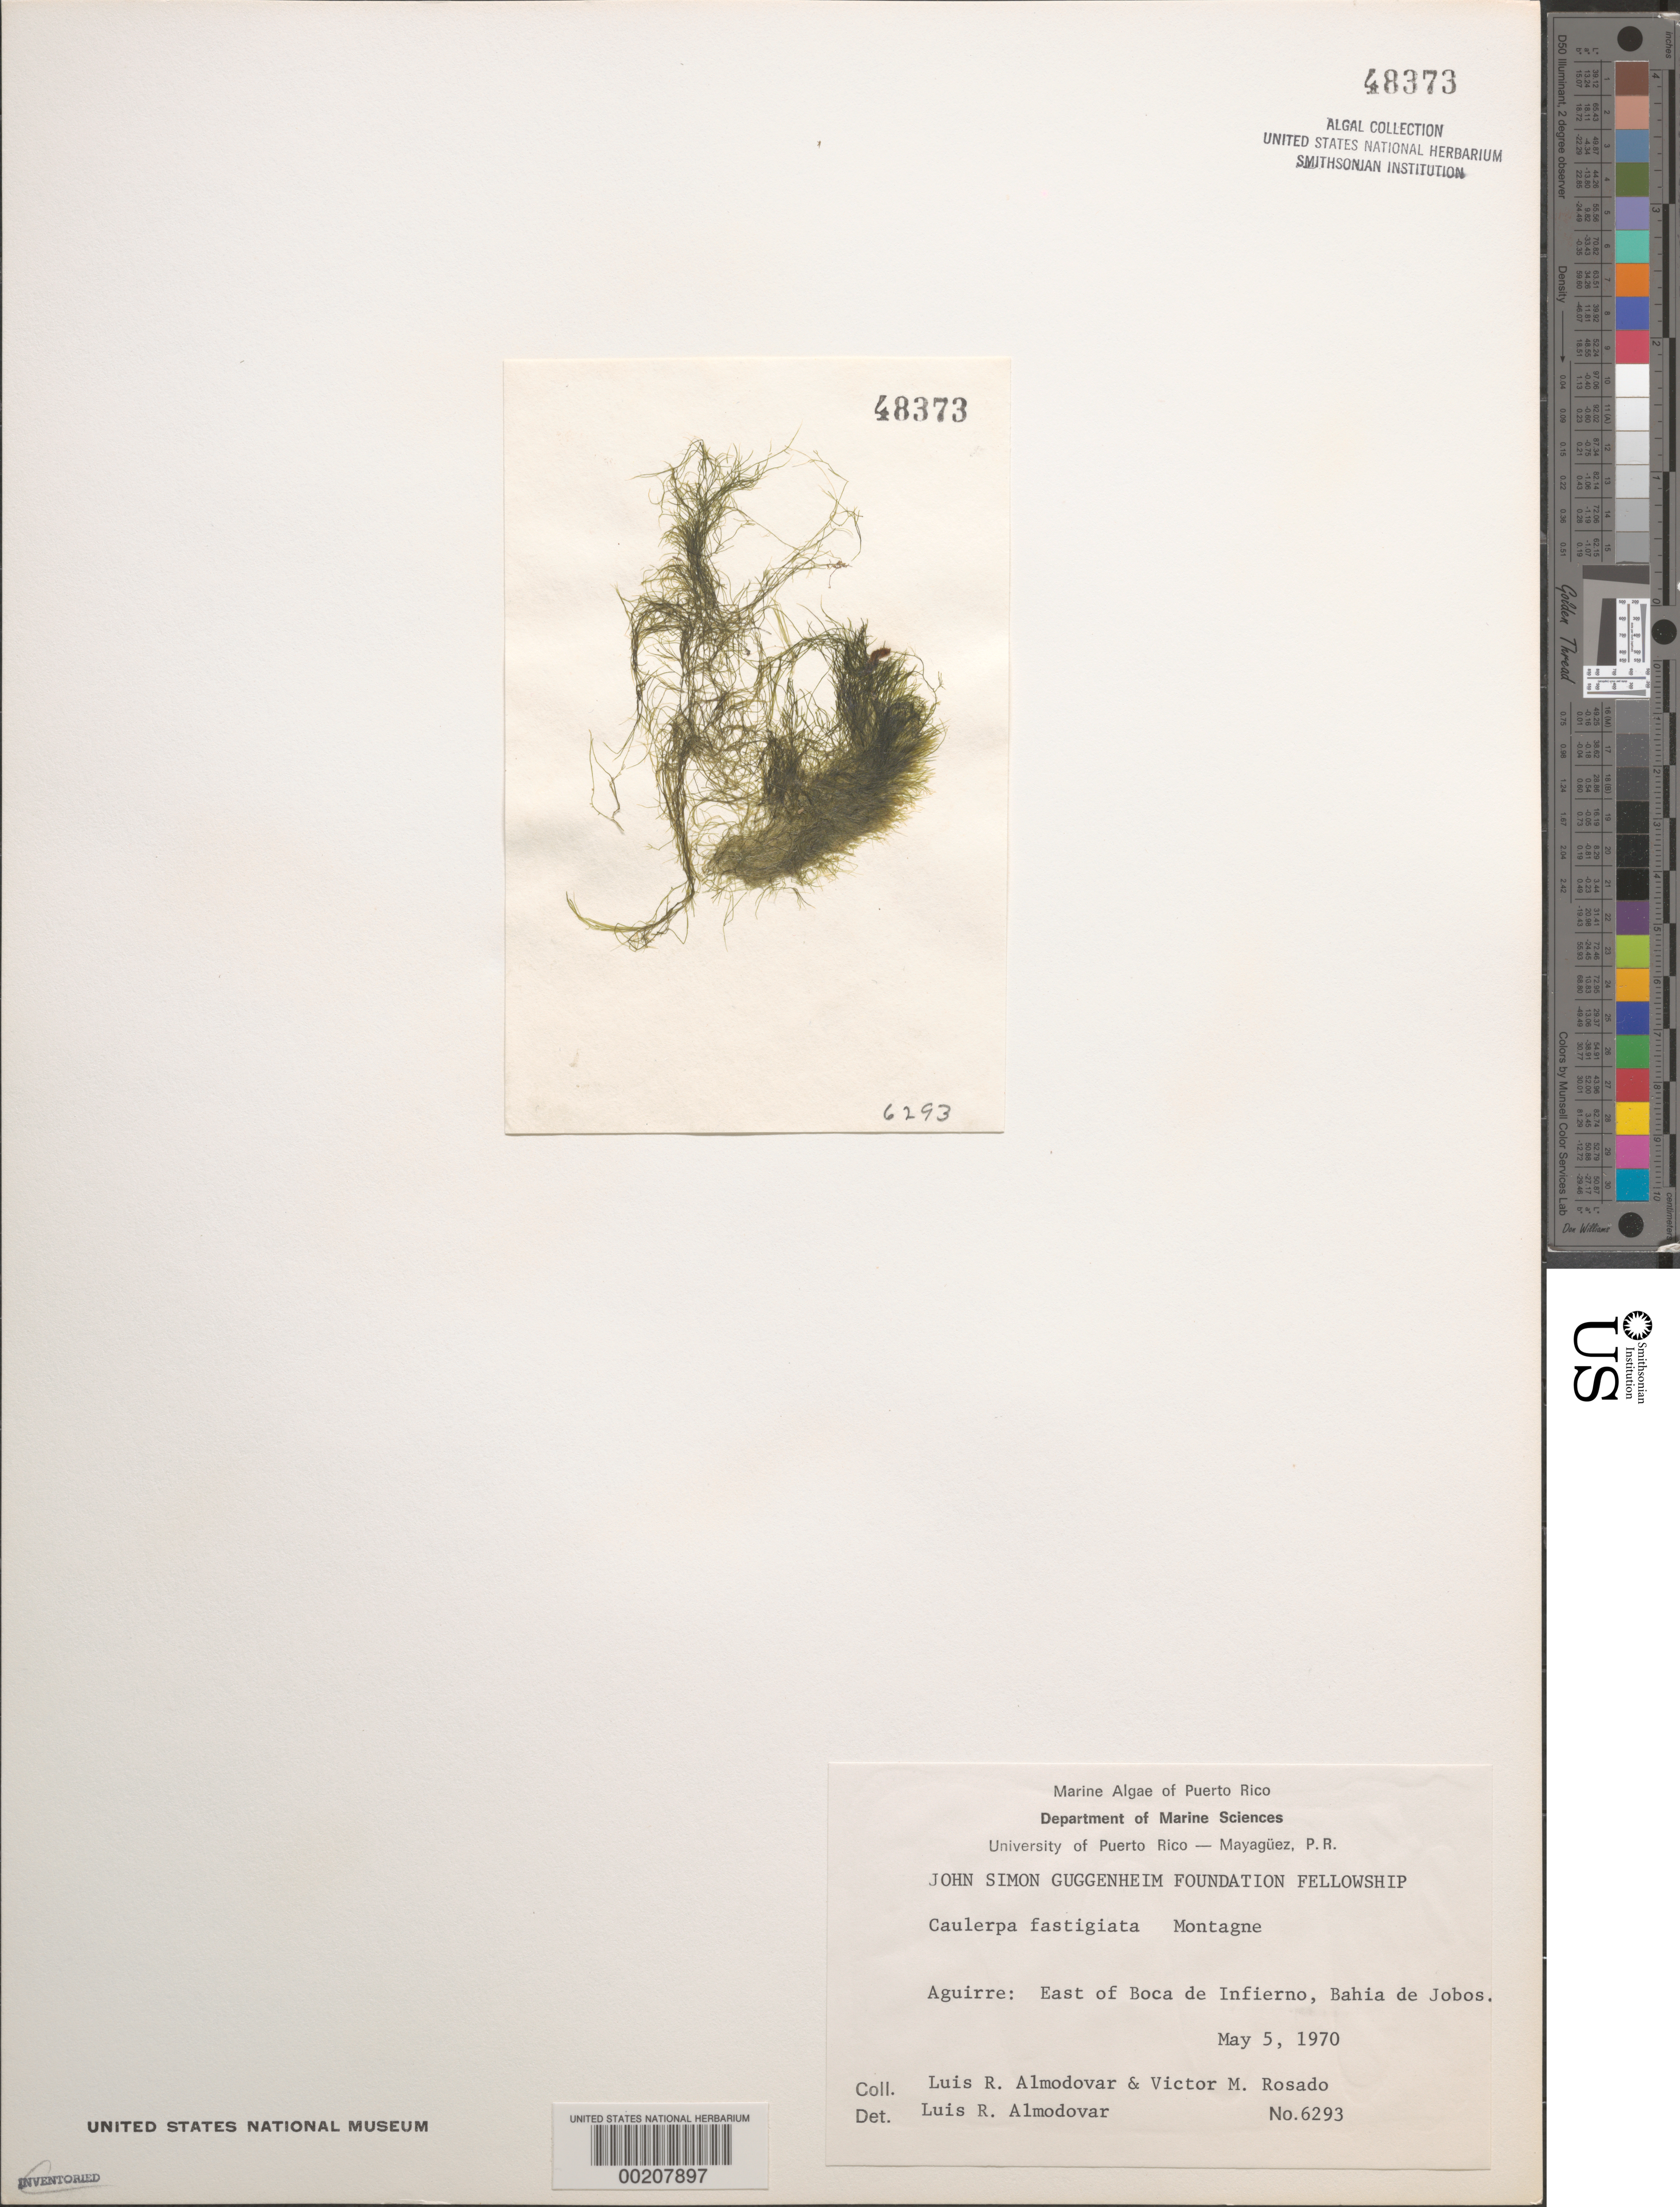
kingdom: Plantae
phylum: Chlorophyta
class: Ulvophyceae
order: Bryopsidales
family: Caulerpaceae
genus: Caulerpa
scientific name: Caulerpa fastigiata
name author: Mont.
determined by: Almodovar, L. R.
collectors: L. Almodovar & V. Rosado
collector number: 6293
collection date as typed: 05 May 1970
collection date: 1970-05-05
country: Puerto Rico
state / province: Guayama / Salinas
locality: Aguirre, Bahia de jobos, east of boca de infierno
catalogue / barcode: US 48373